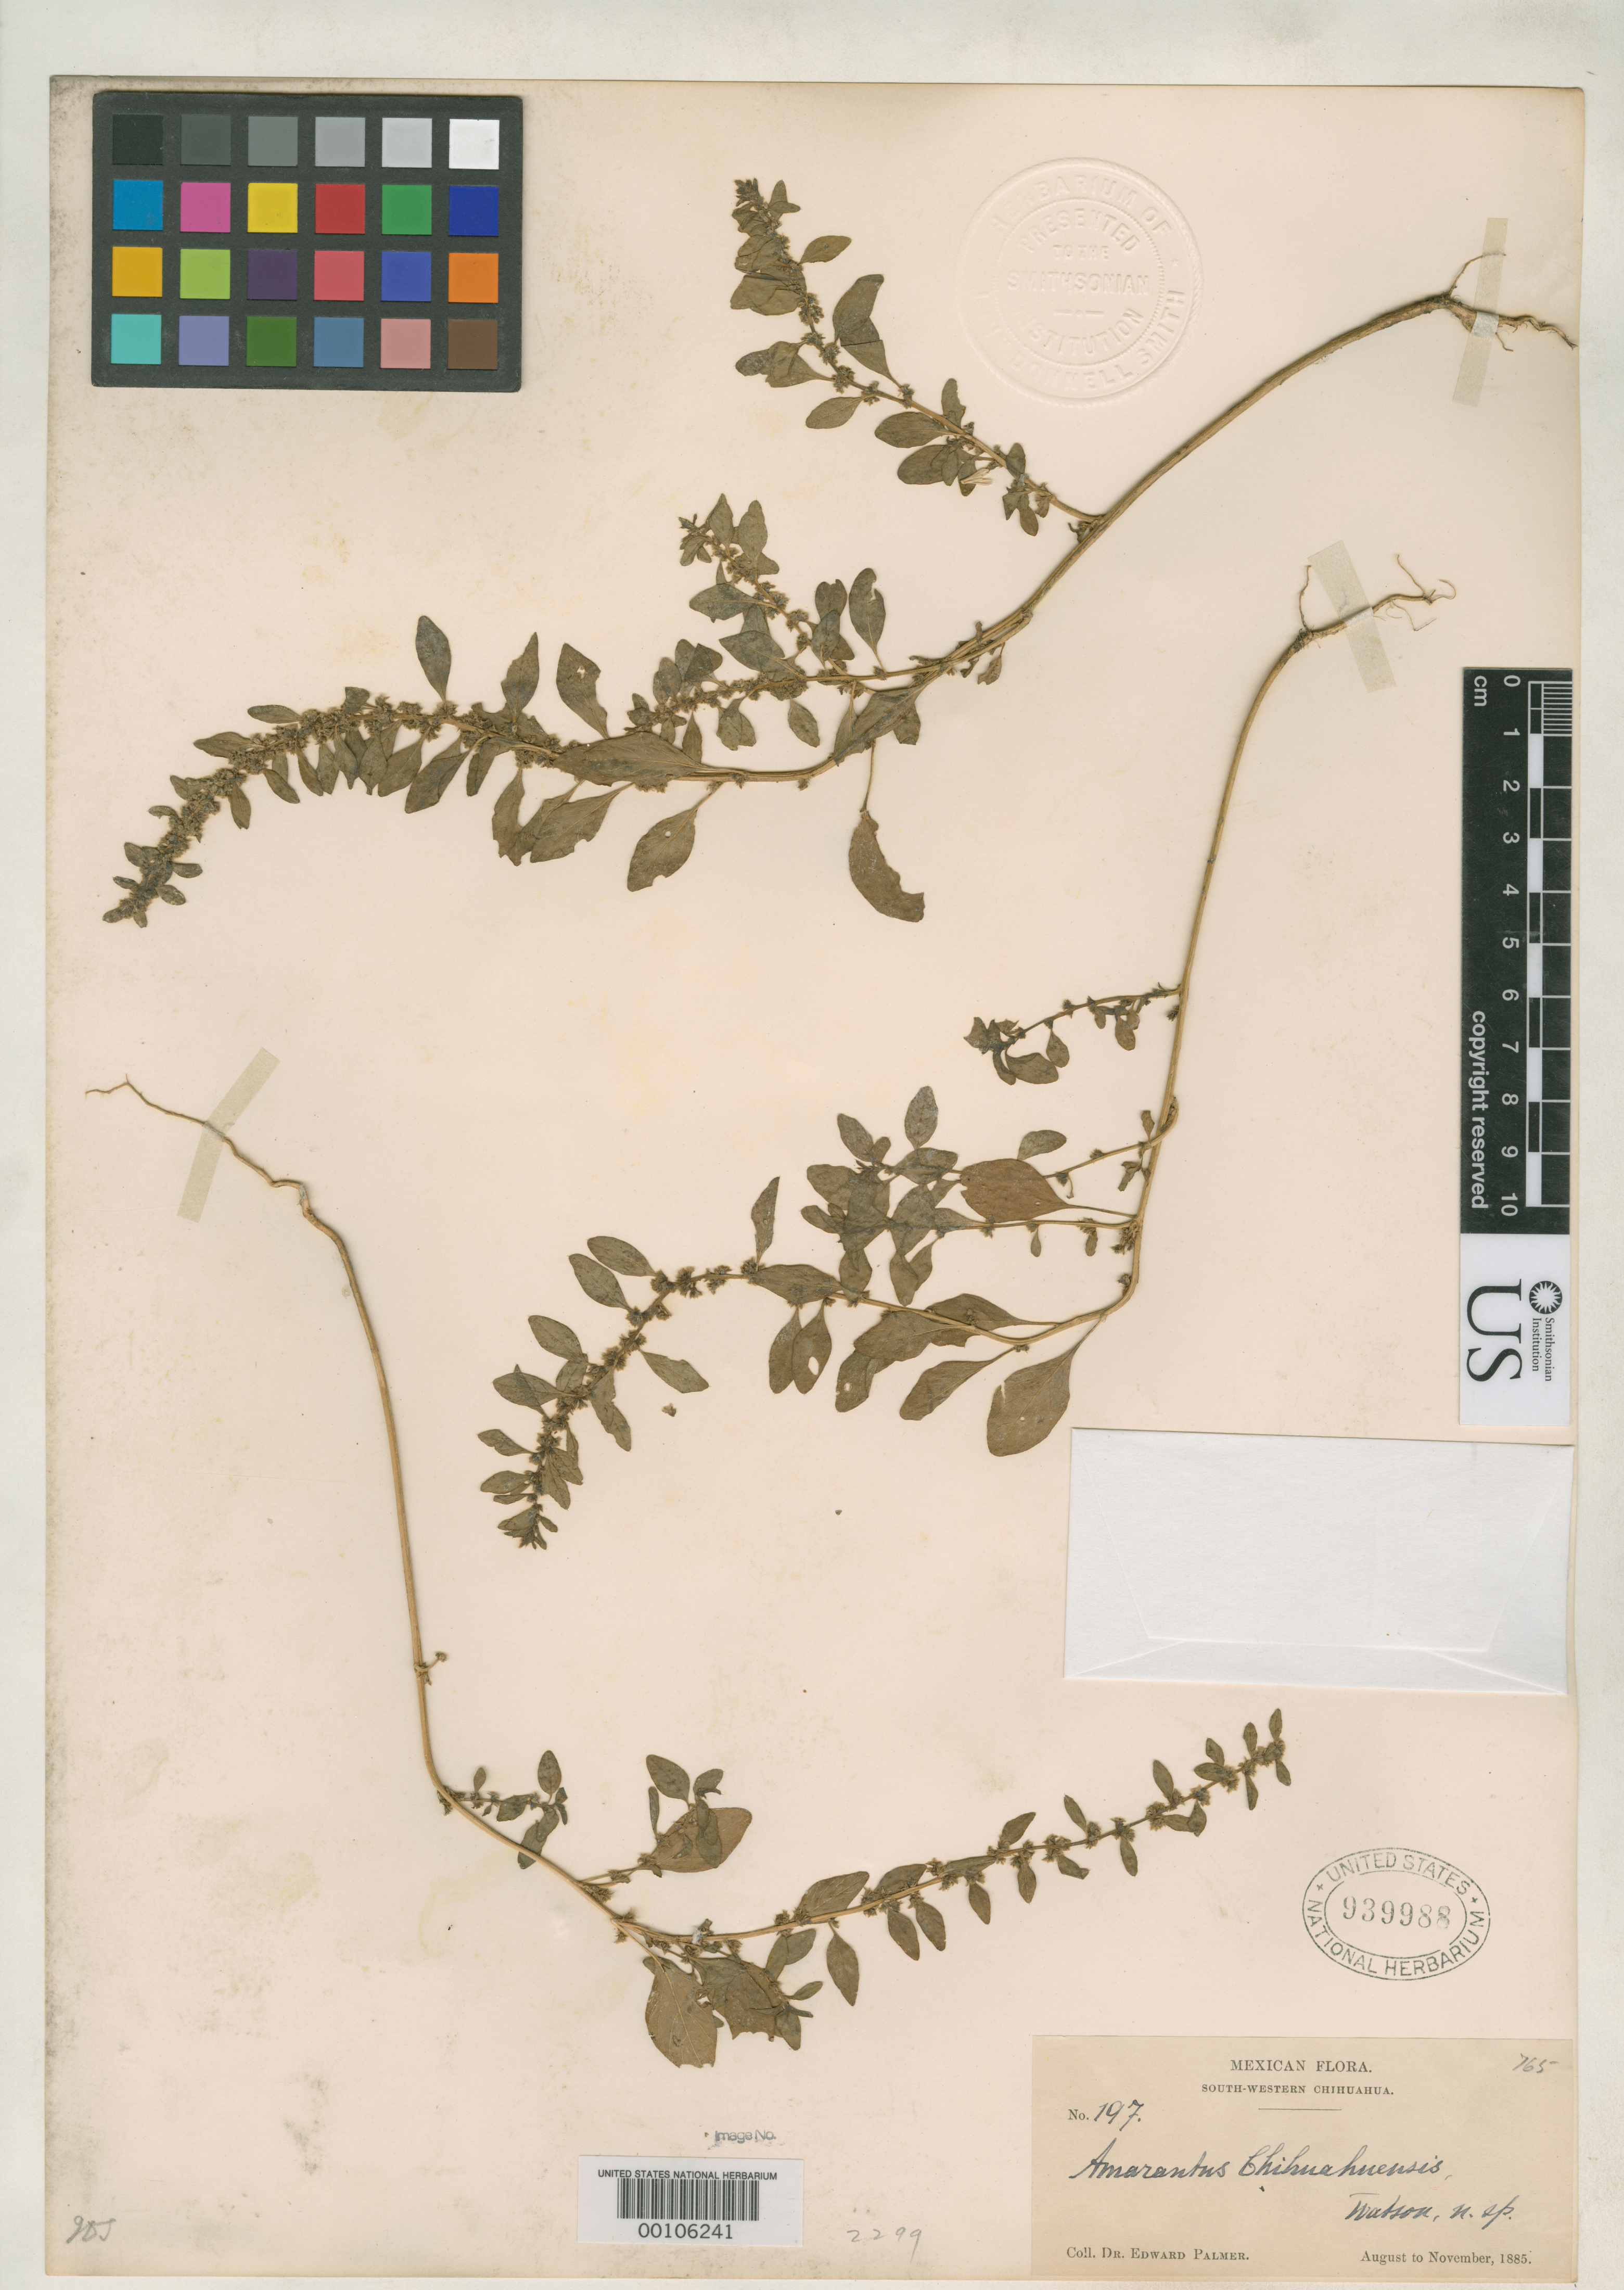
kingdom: Plantae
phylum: Tracheophyta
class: Magnoliopsida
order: Caryophyllales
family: Amaranthaceae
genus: Amaranthus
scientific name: Amaranthus chihuahuensis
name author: S. Watson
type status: Type Collection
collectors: E. Palmer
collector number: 197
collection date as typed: Aug 1885 to -- Nov 1885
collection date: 1885-08/1885-11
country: Mexico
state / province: Chihuahua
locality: South-western Chihuahua.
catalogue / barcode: US 939988